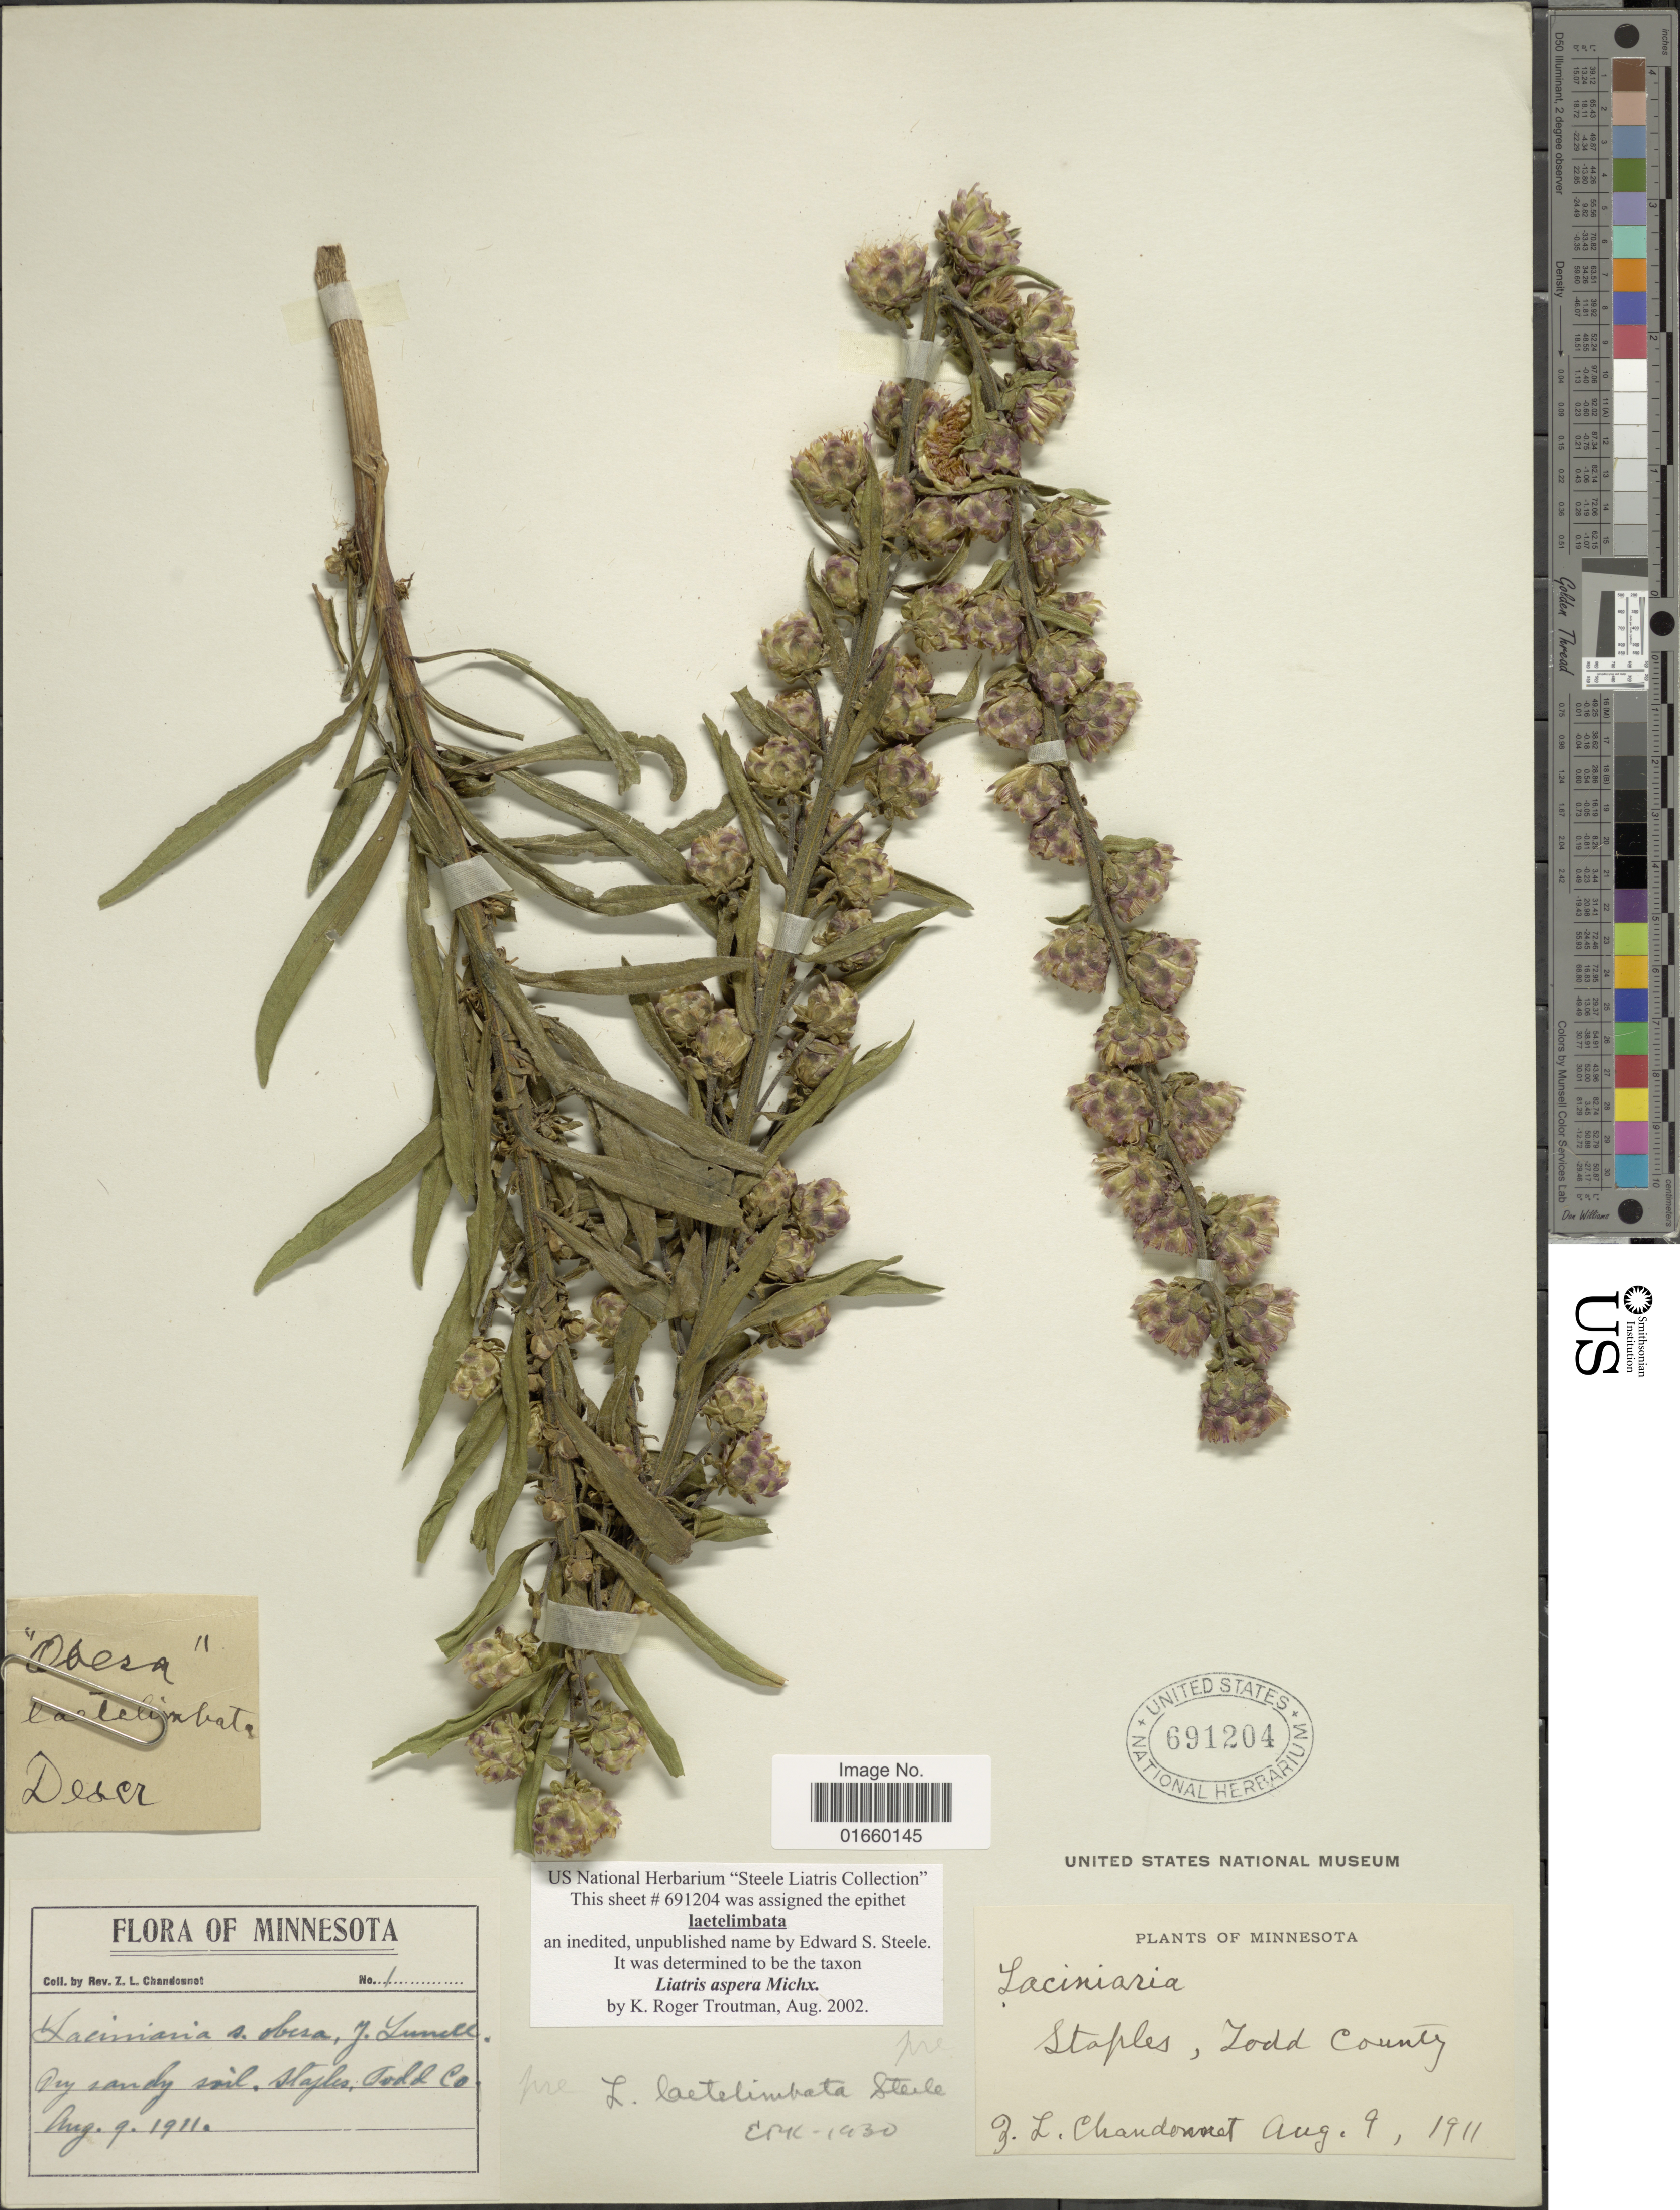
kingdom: Plantae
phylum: Tracheophyta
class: Magnoliopsida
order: Asterales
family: Asteraceae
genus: Liatris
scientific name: Liatris aspera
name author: Michx.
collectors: Z. Chandonnet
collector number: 1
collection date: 1911-08-09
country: United States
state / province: Minnesota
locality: Staples. Todd County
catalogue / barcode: US 691204